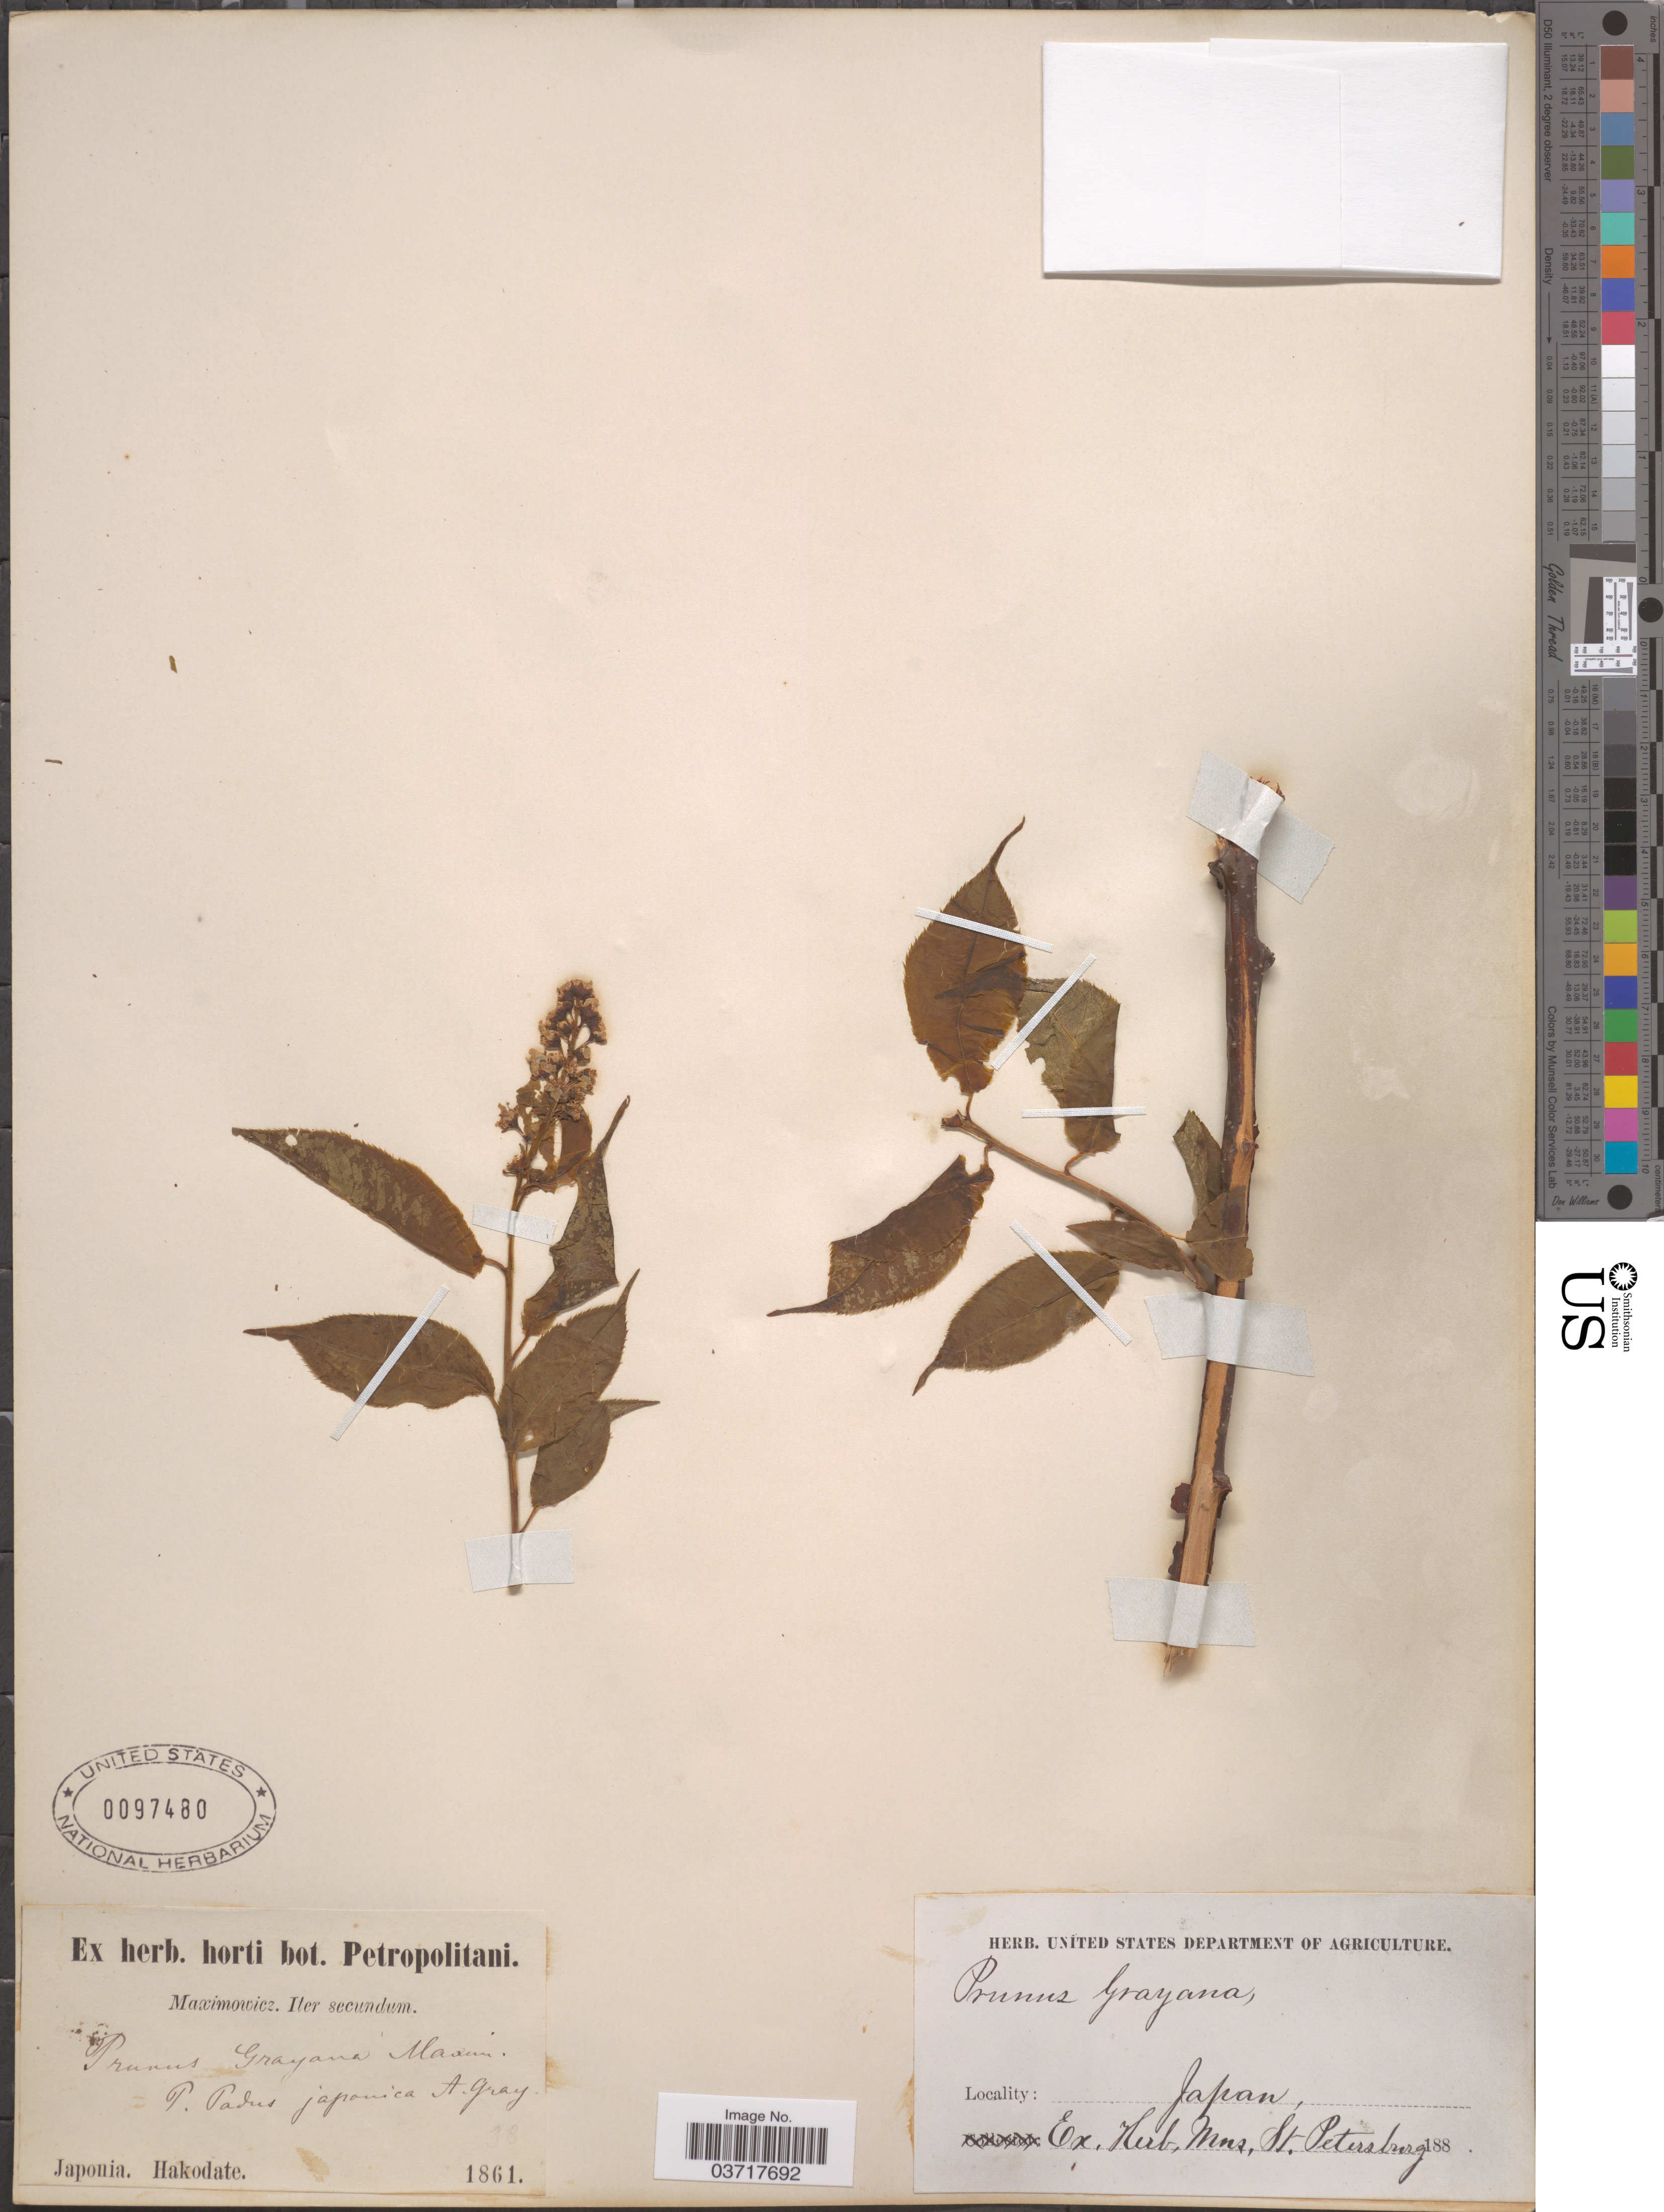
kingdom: Plantae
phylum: Tracheophyta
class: Magnoliopsida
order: Rosales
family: Rosaceae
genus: Prunus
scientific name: Prunus grayana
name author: Maxim.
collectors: Maximowicz, --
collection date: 1861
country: Japan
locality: Hakodate.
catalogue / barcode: US 97480